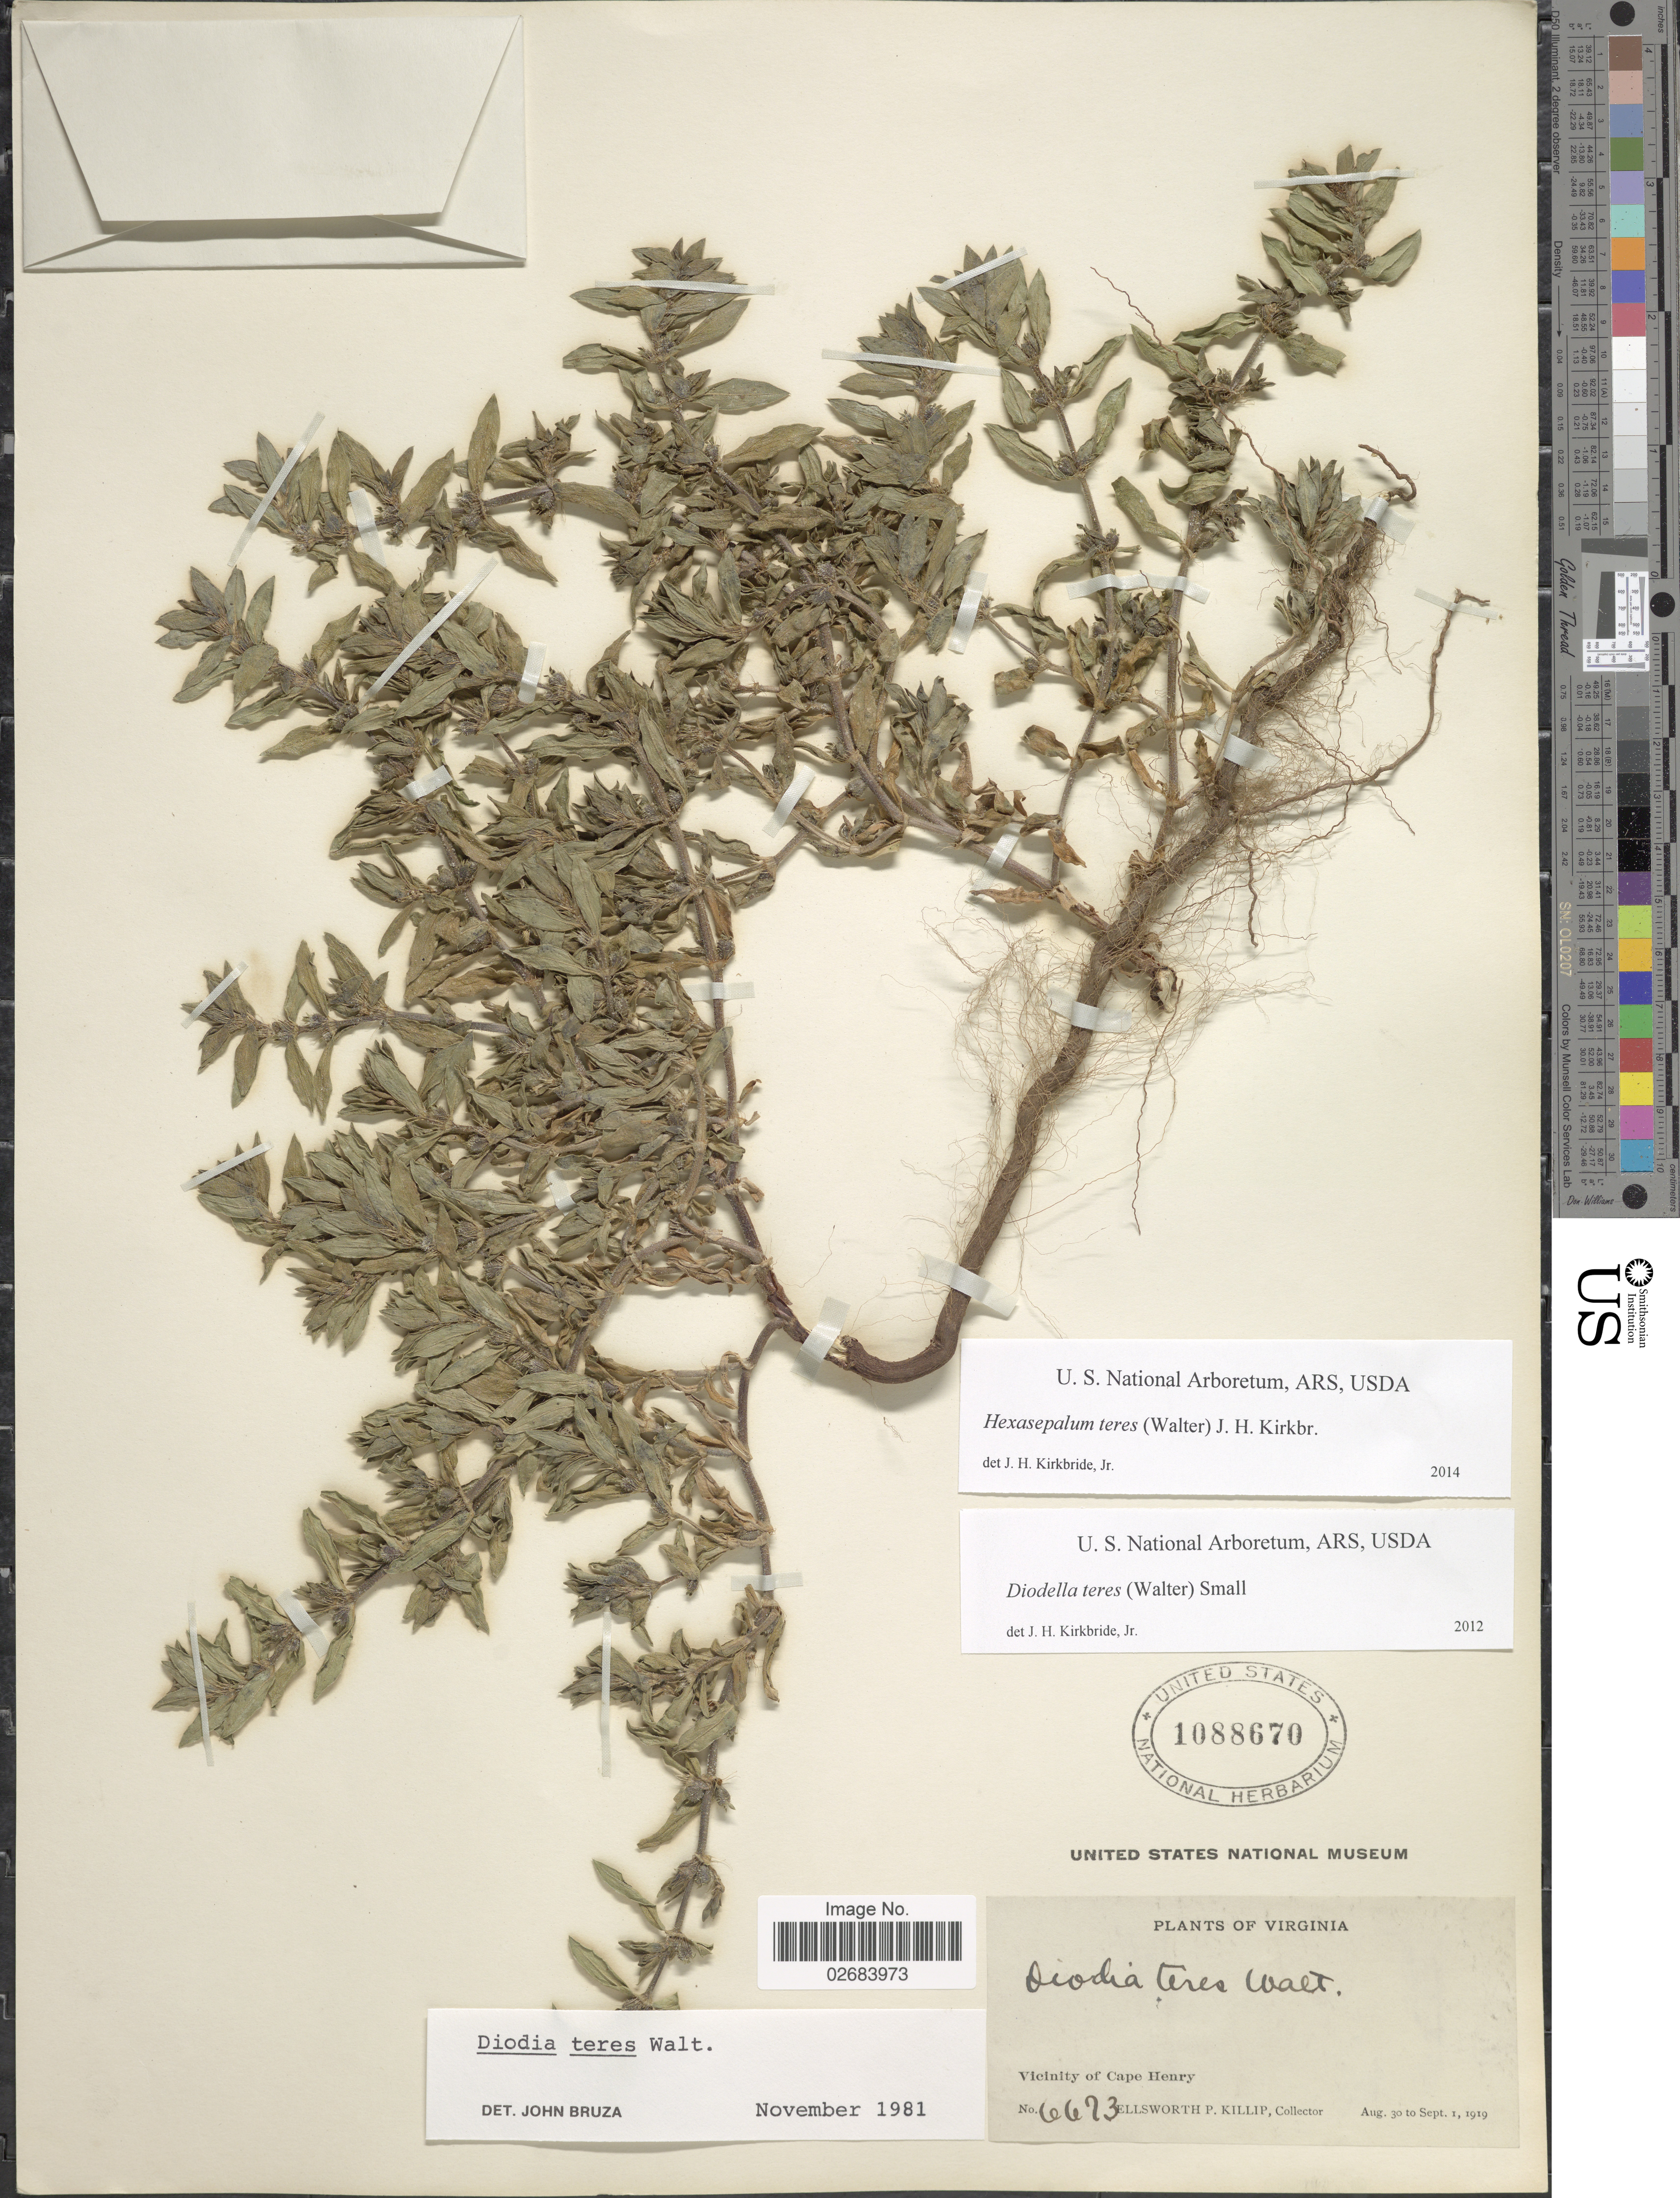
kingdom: Plantae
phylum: Tracheophyta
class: Magnoliopsida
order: Gentianales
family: Rubiaceae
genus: Diodia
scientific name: Diodia teres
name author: Walter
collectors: E. P. Killip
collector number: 6673*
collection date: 1919-08-30/1919-09-01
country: United States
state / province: Virginia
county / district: City of Virginia Beach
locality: Vicinity of Cape Henry.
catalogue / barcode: US 1088670